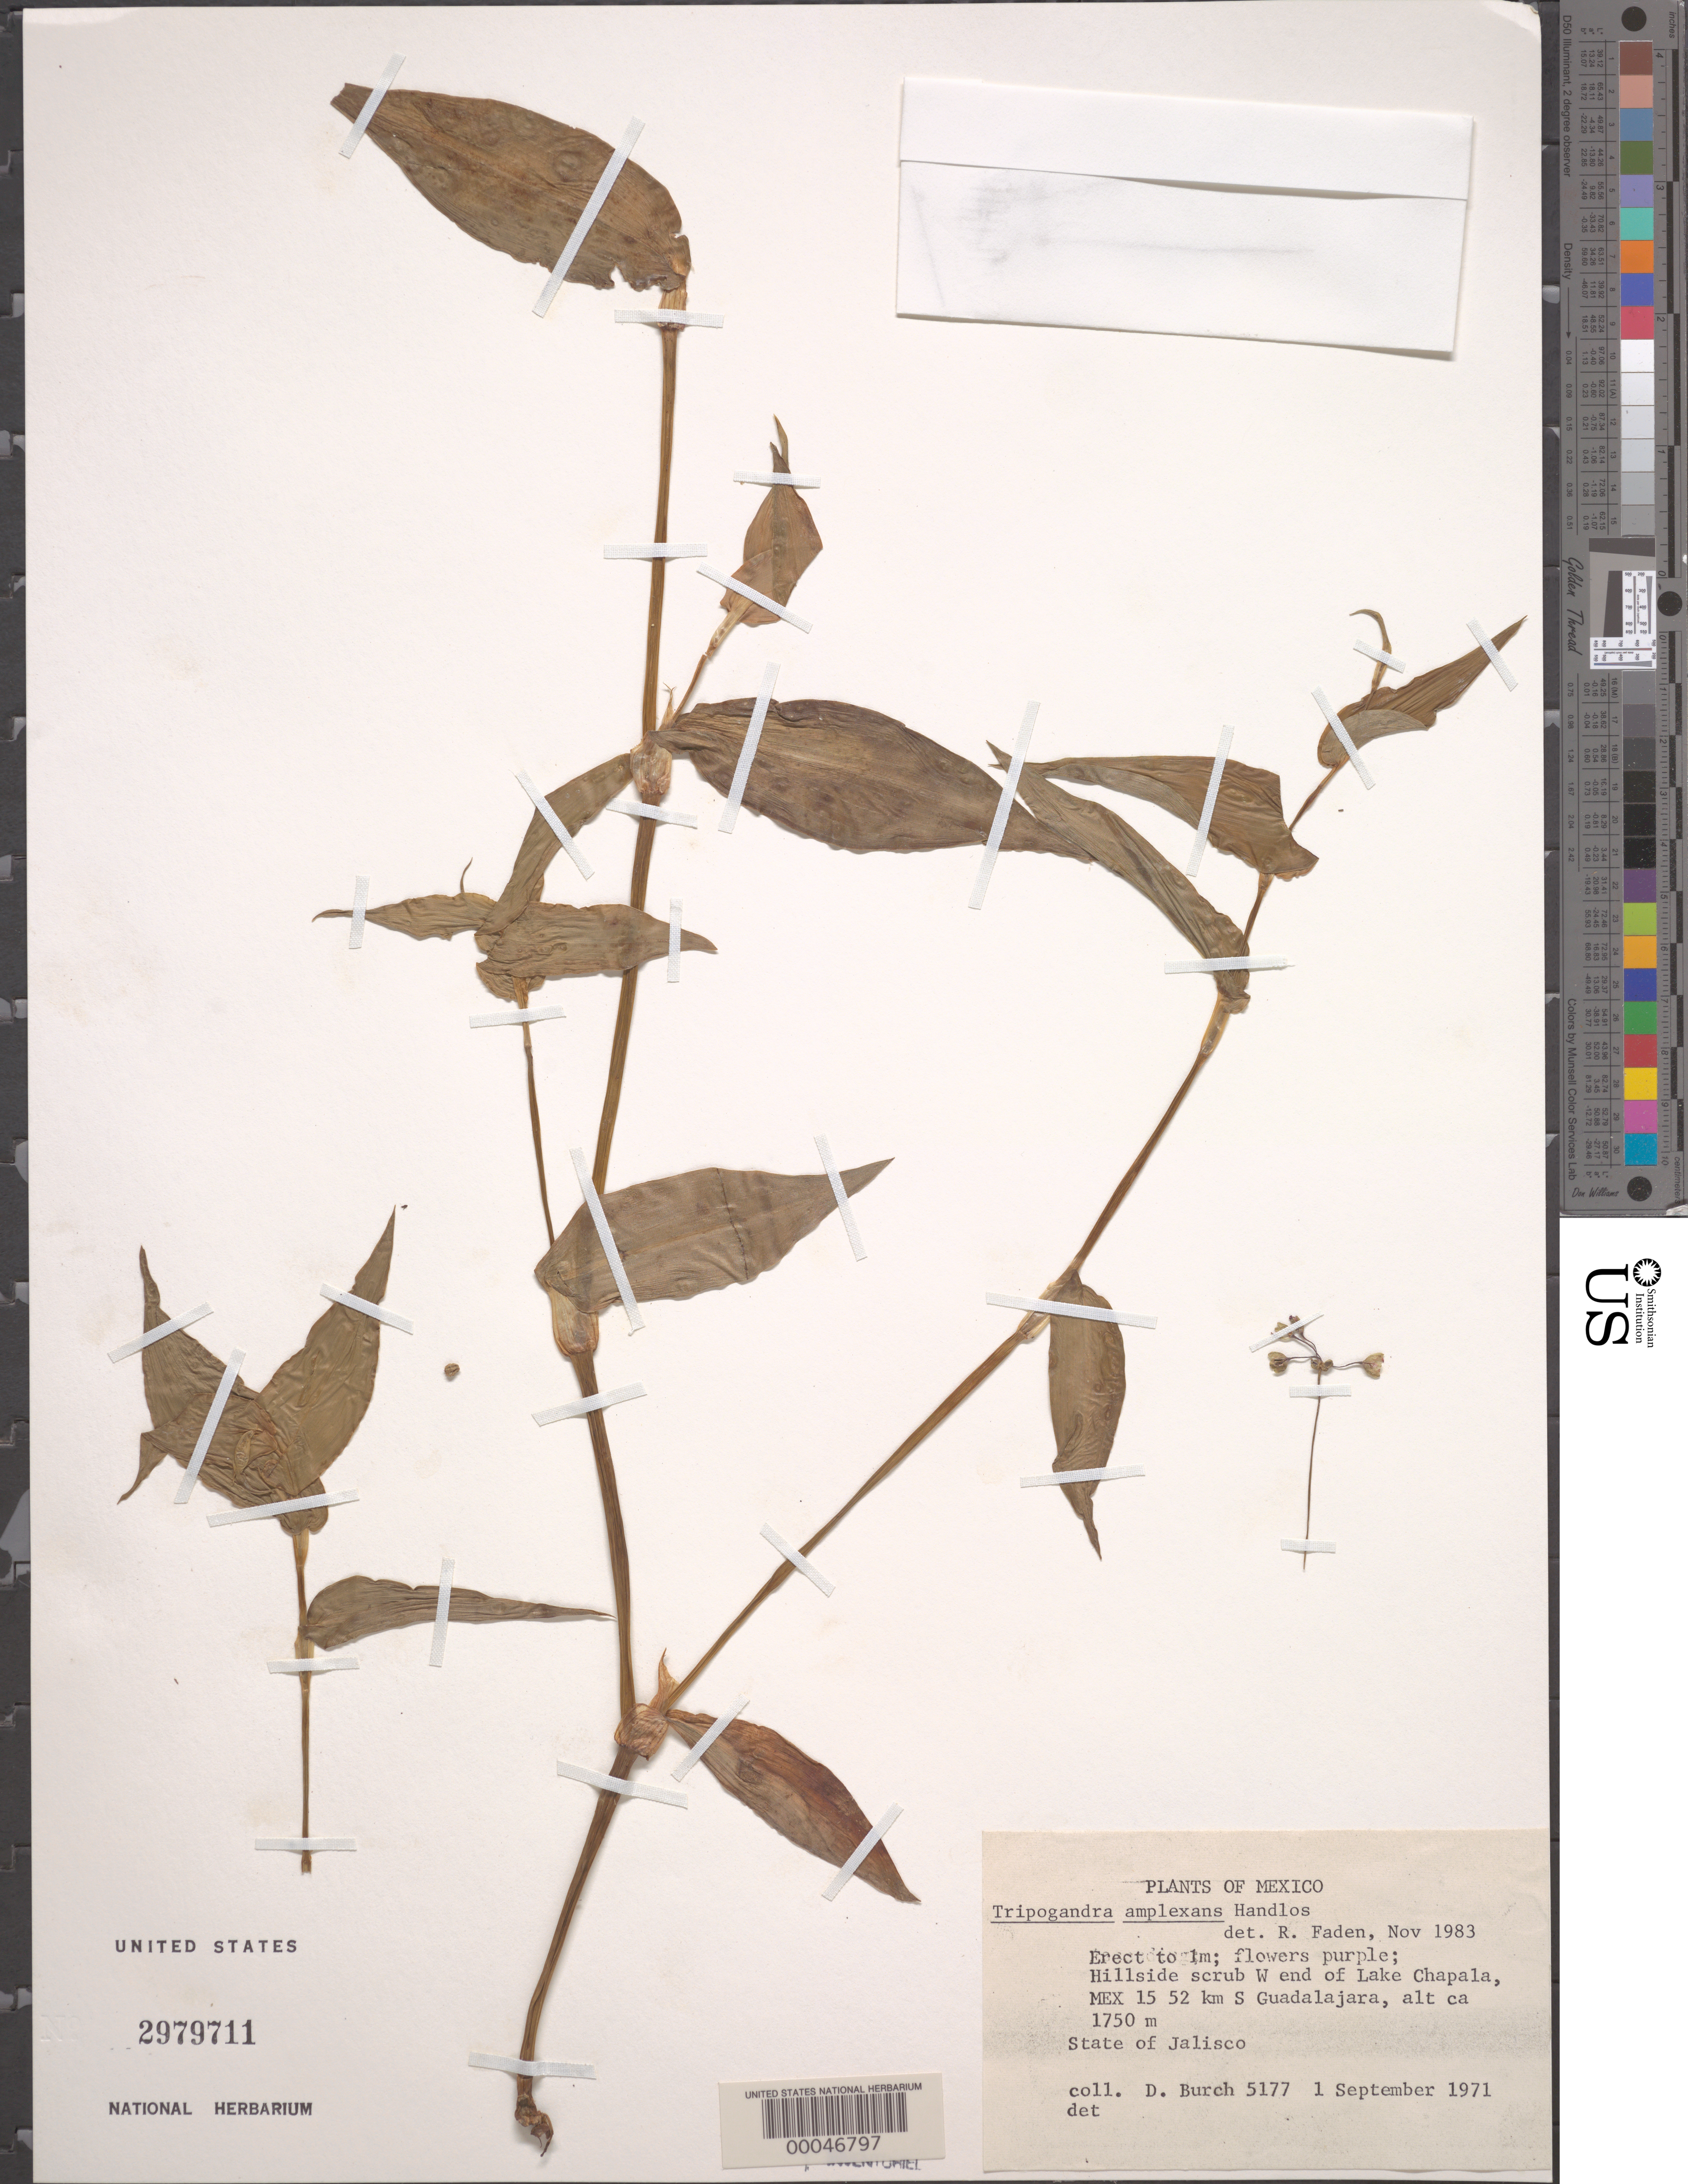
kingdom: Plantae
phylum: Tracheophyta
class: Liliopsida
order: Commelinales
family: Commelinaceae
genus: Tripogandra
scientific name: Tripogandra amplexans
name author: Handlos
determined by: Faden, Robert B., (US), Smithsonian Institution - National Museum of Natural History (UNITED STATES)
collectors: D. Burch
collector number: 5177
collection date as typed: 01 Sep 1971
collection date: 1971-09-01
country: Mexico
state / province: Jalisco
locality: S of Guadalajara, west end of Lake Chapala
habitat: Hillside scrub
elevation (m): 1750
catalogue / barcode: US 2979711